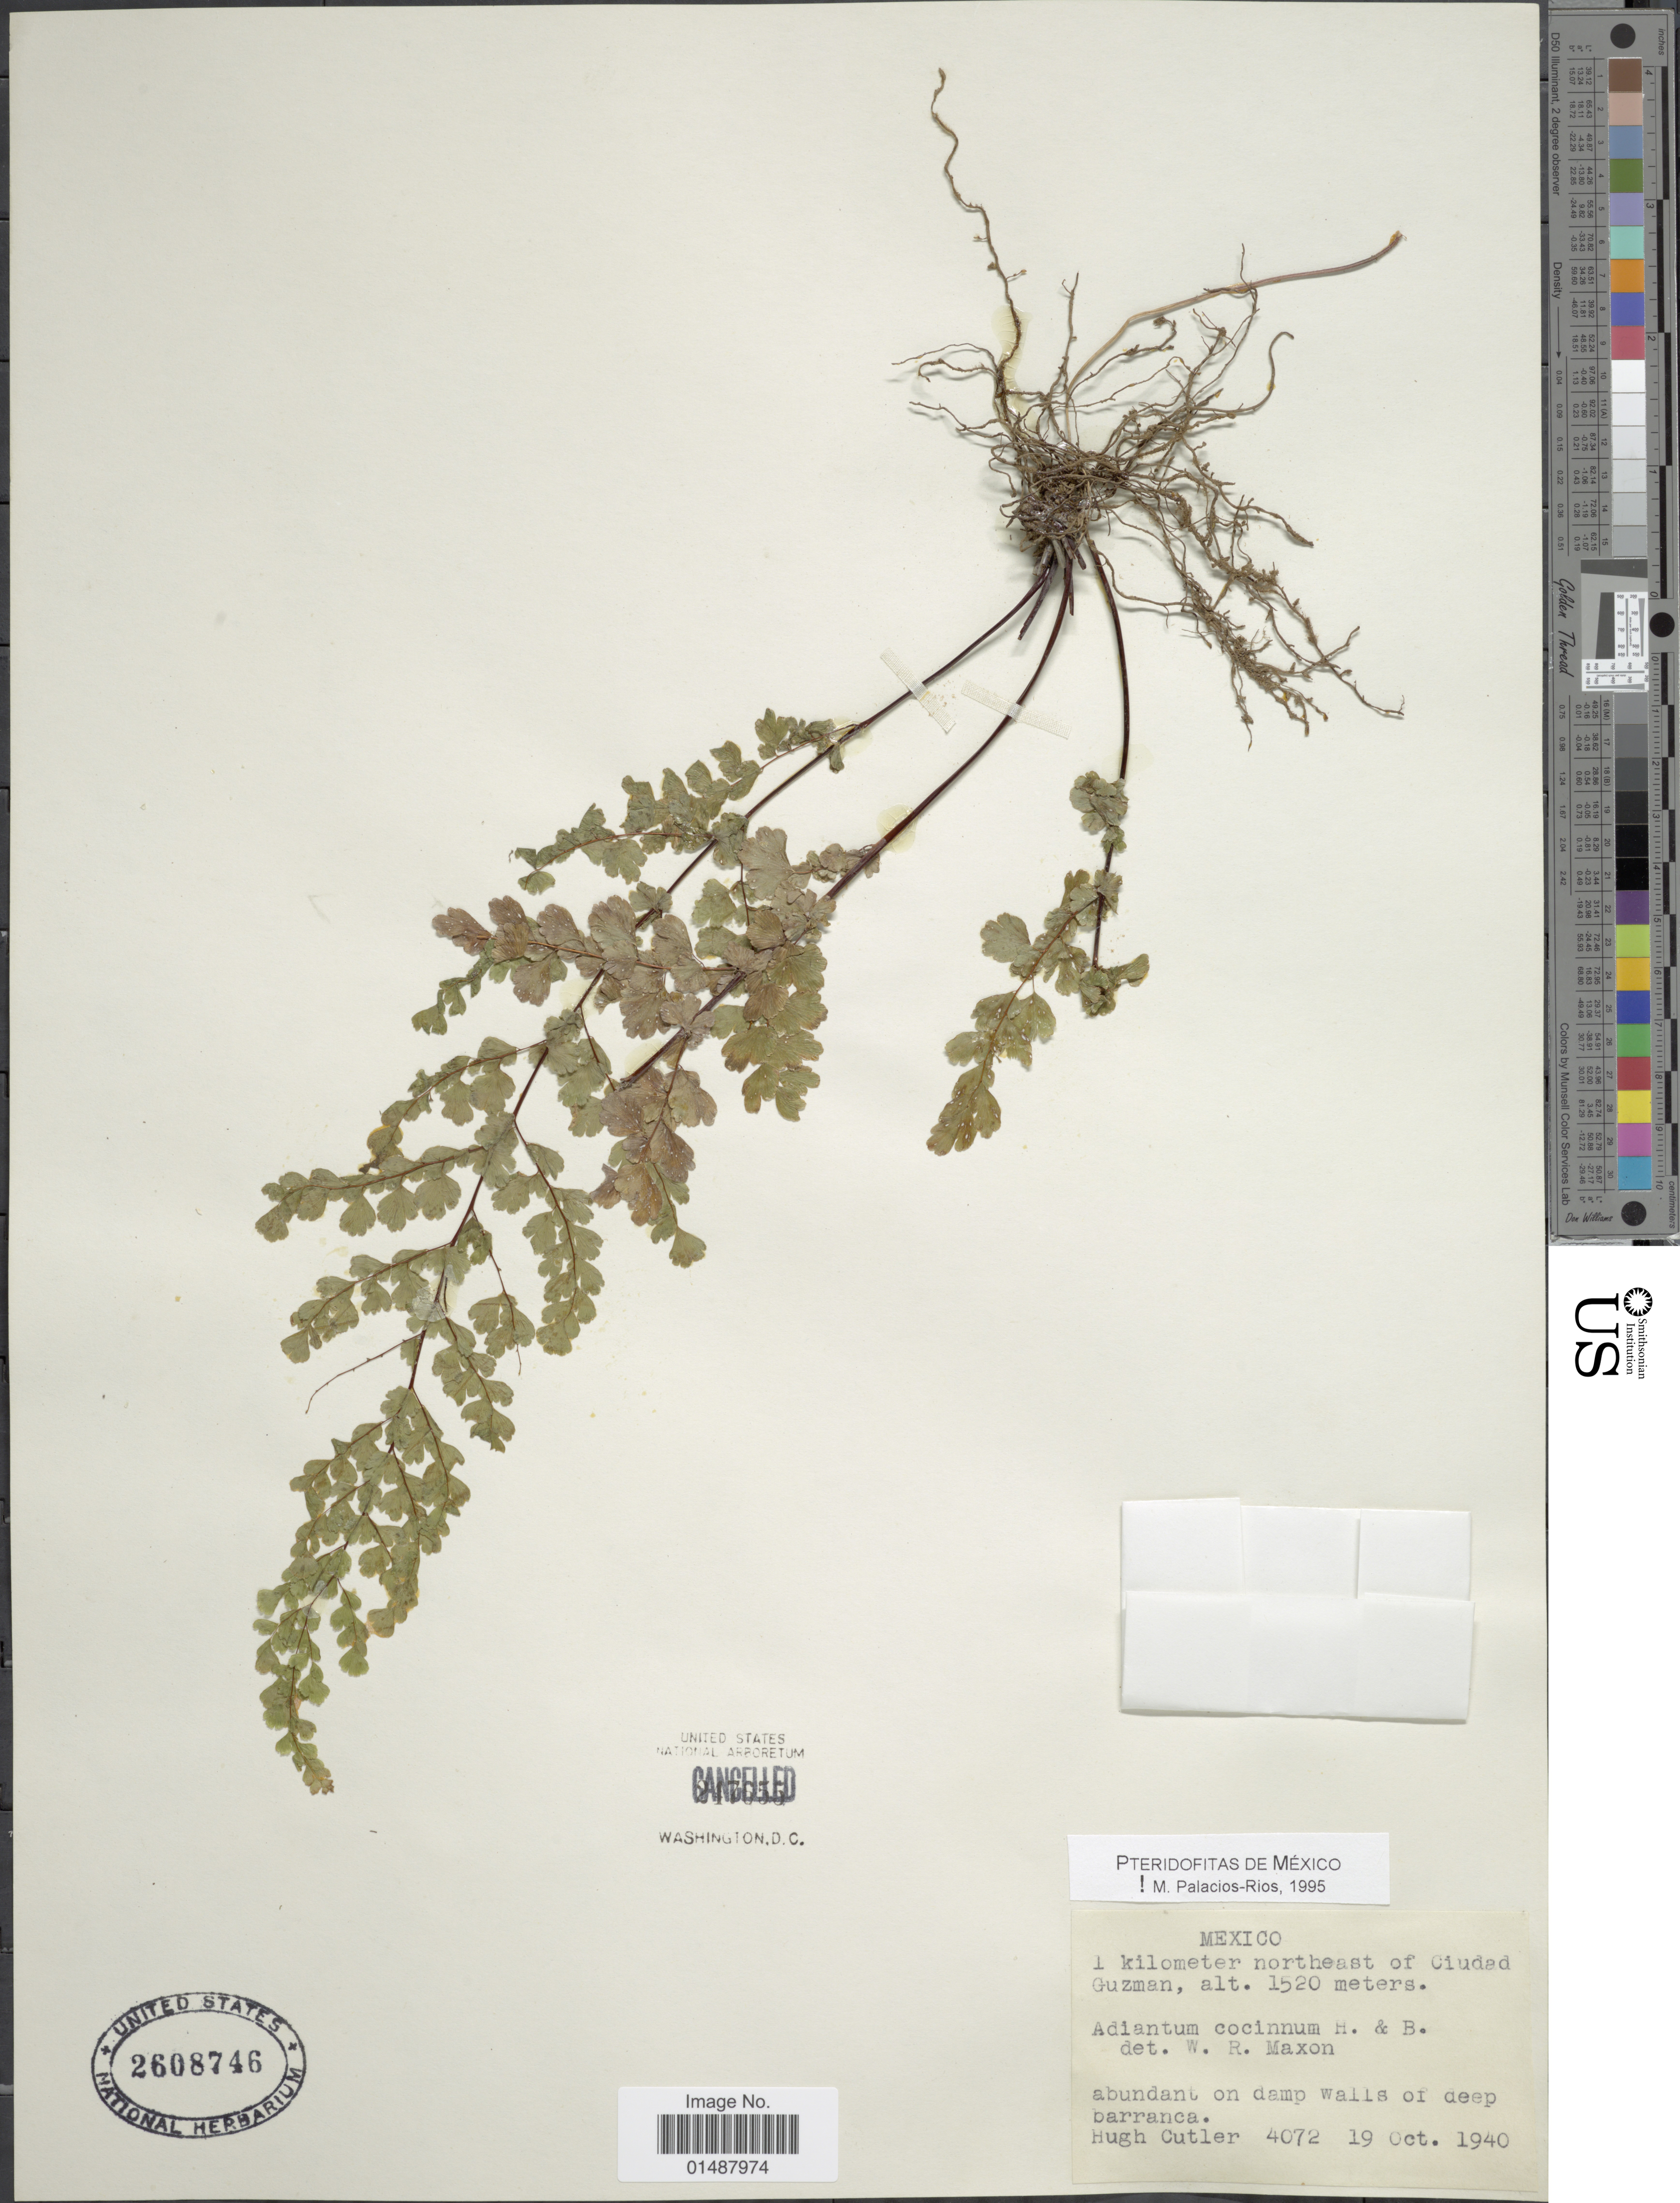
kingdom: Plantae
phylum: Tracheophyta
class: Polypodiopsida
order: Polypodiales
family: Pteridaceae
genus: Adiantum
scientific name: Adiantum concinnum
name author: Humb. & Bonpl. ex Willd.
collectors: H. C. Cutler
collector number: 4072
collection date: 1940-10-19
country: Mexico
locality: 1 kilometer northeast of Ciudad Guzman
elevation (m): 1520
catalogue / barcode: US 2608746